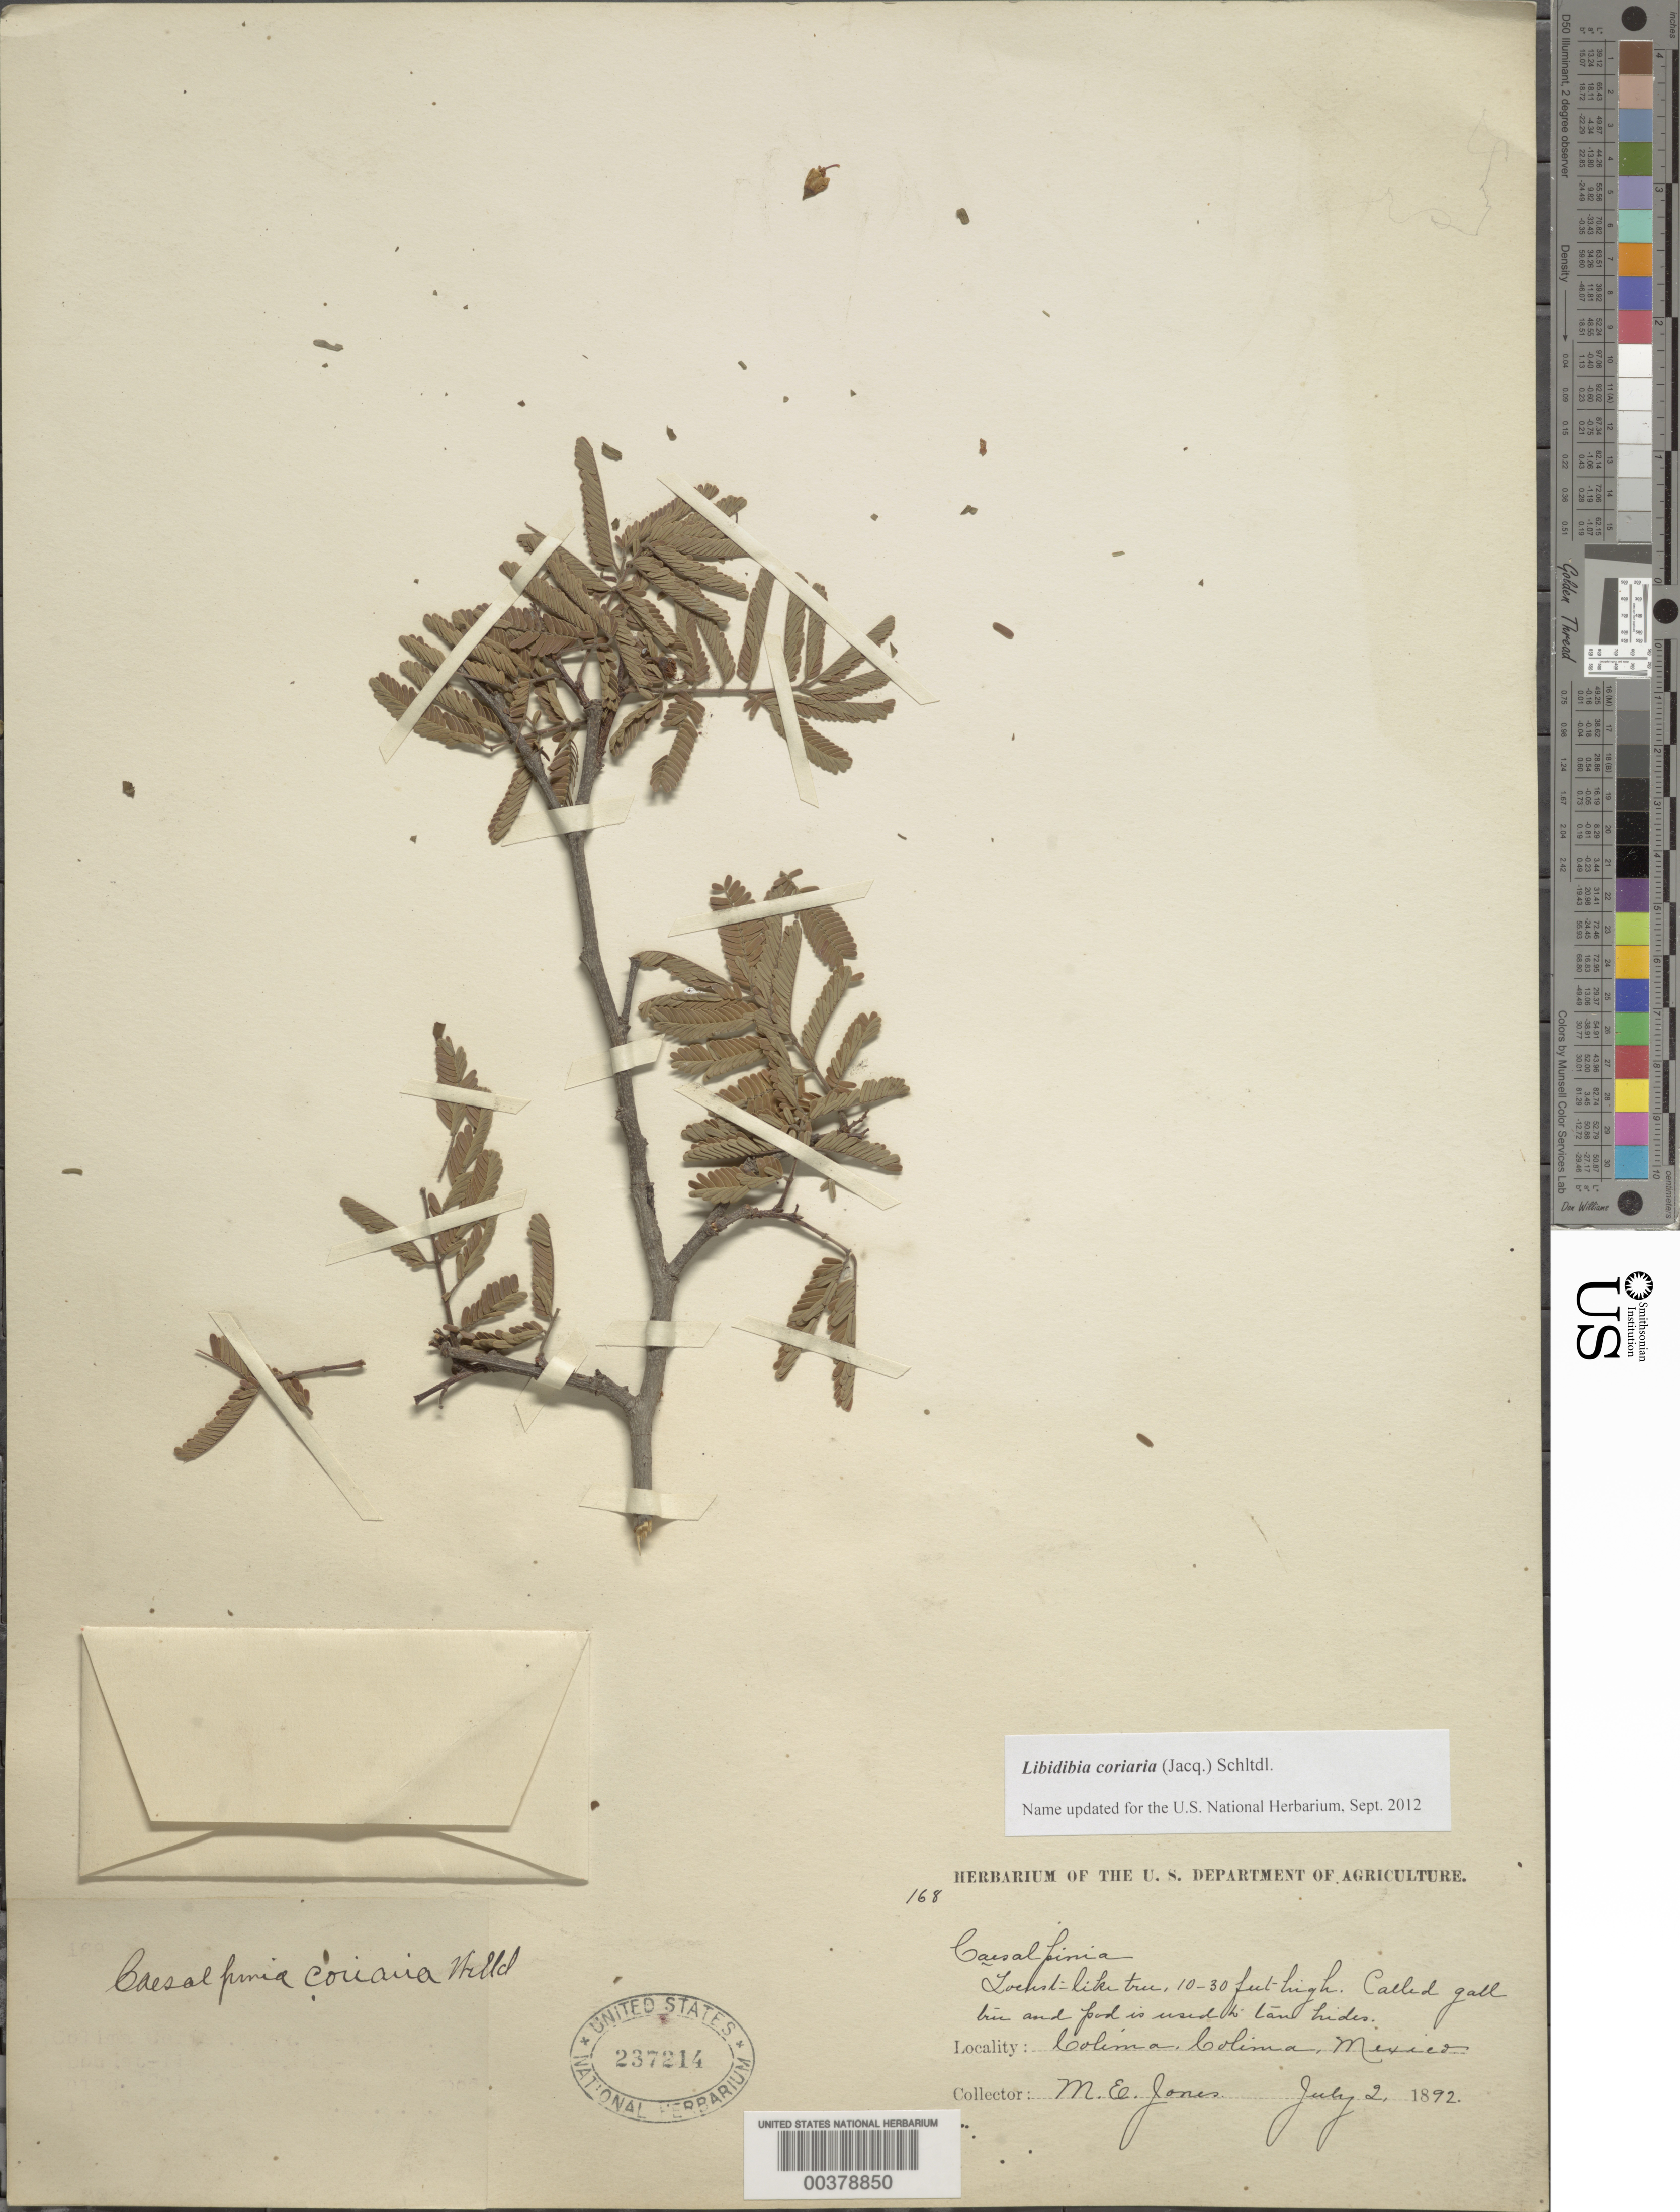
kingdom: Plantae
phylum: Tracheophyta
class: Magnoliopsida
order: Fabales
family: Fabaceae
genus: Libidibia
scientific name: Libidibia coriaria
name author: (Jacq.) Schltdl.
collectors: M. E. Jones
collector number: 168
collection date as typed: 02 Jul 1892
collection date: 1892-07-02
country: Mexico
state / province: Colima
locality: Colima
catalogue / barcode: US 237214